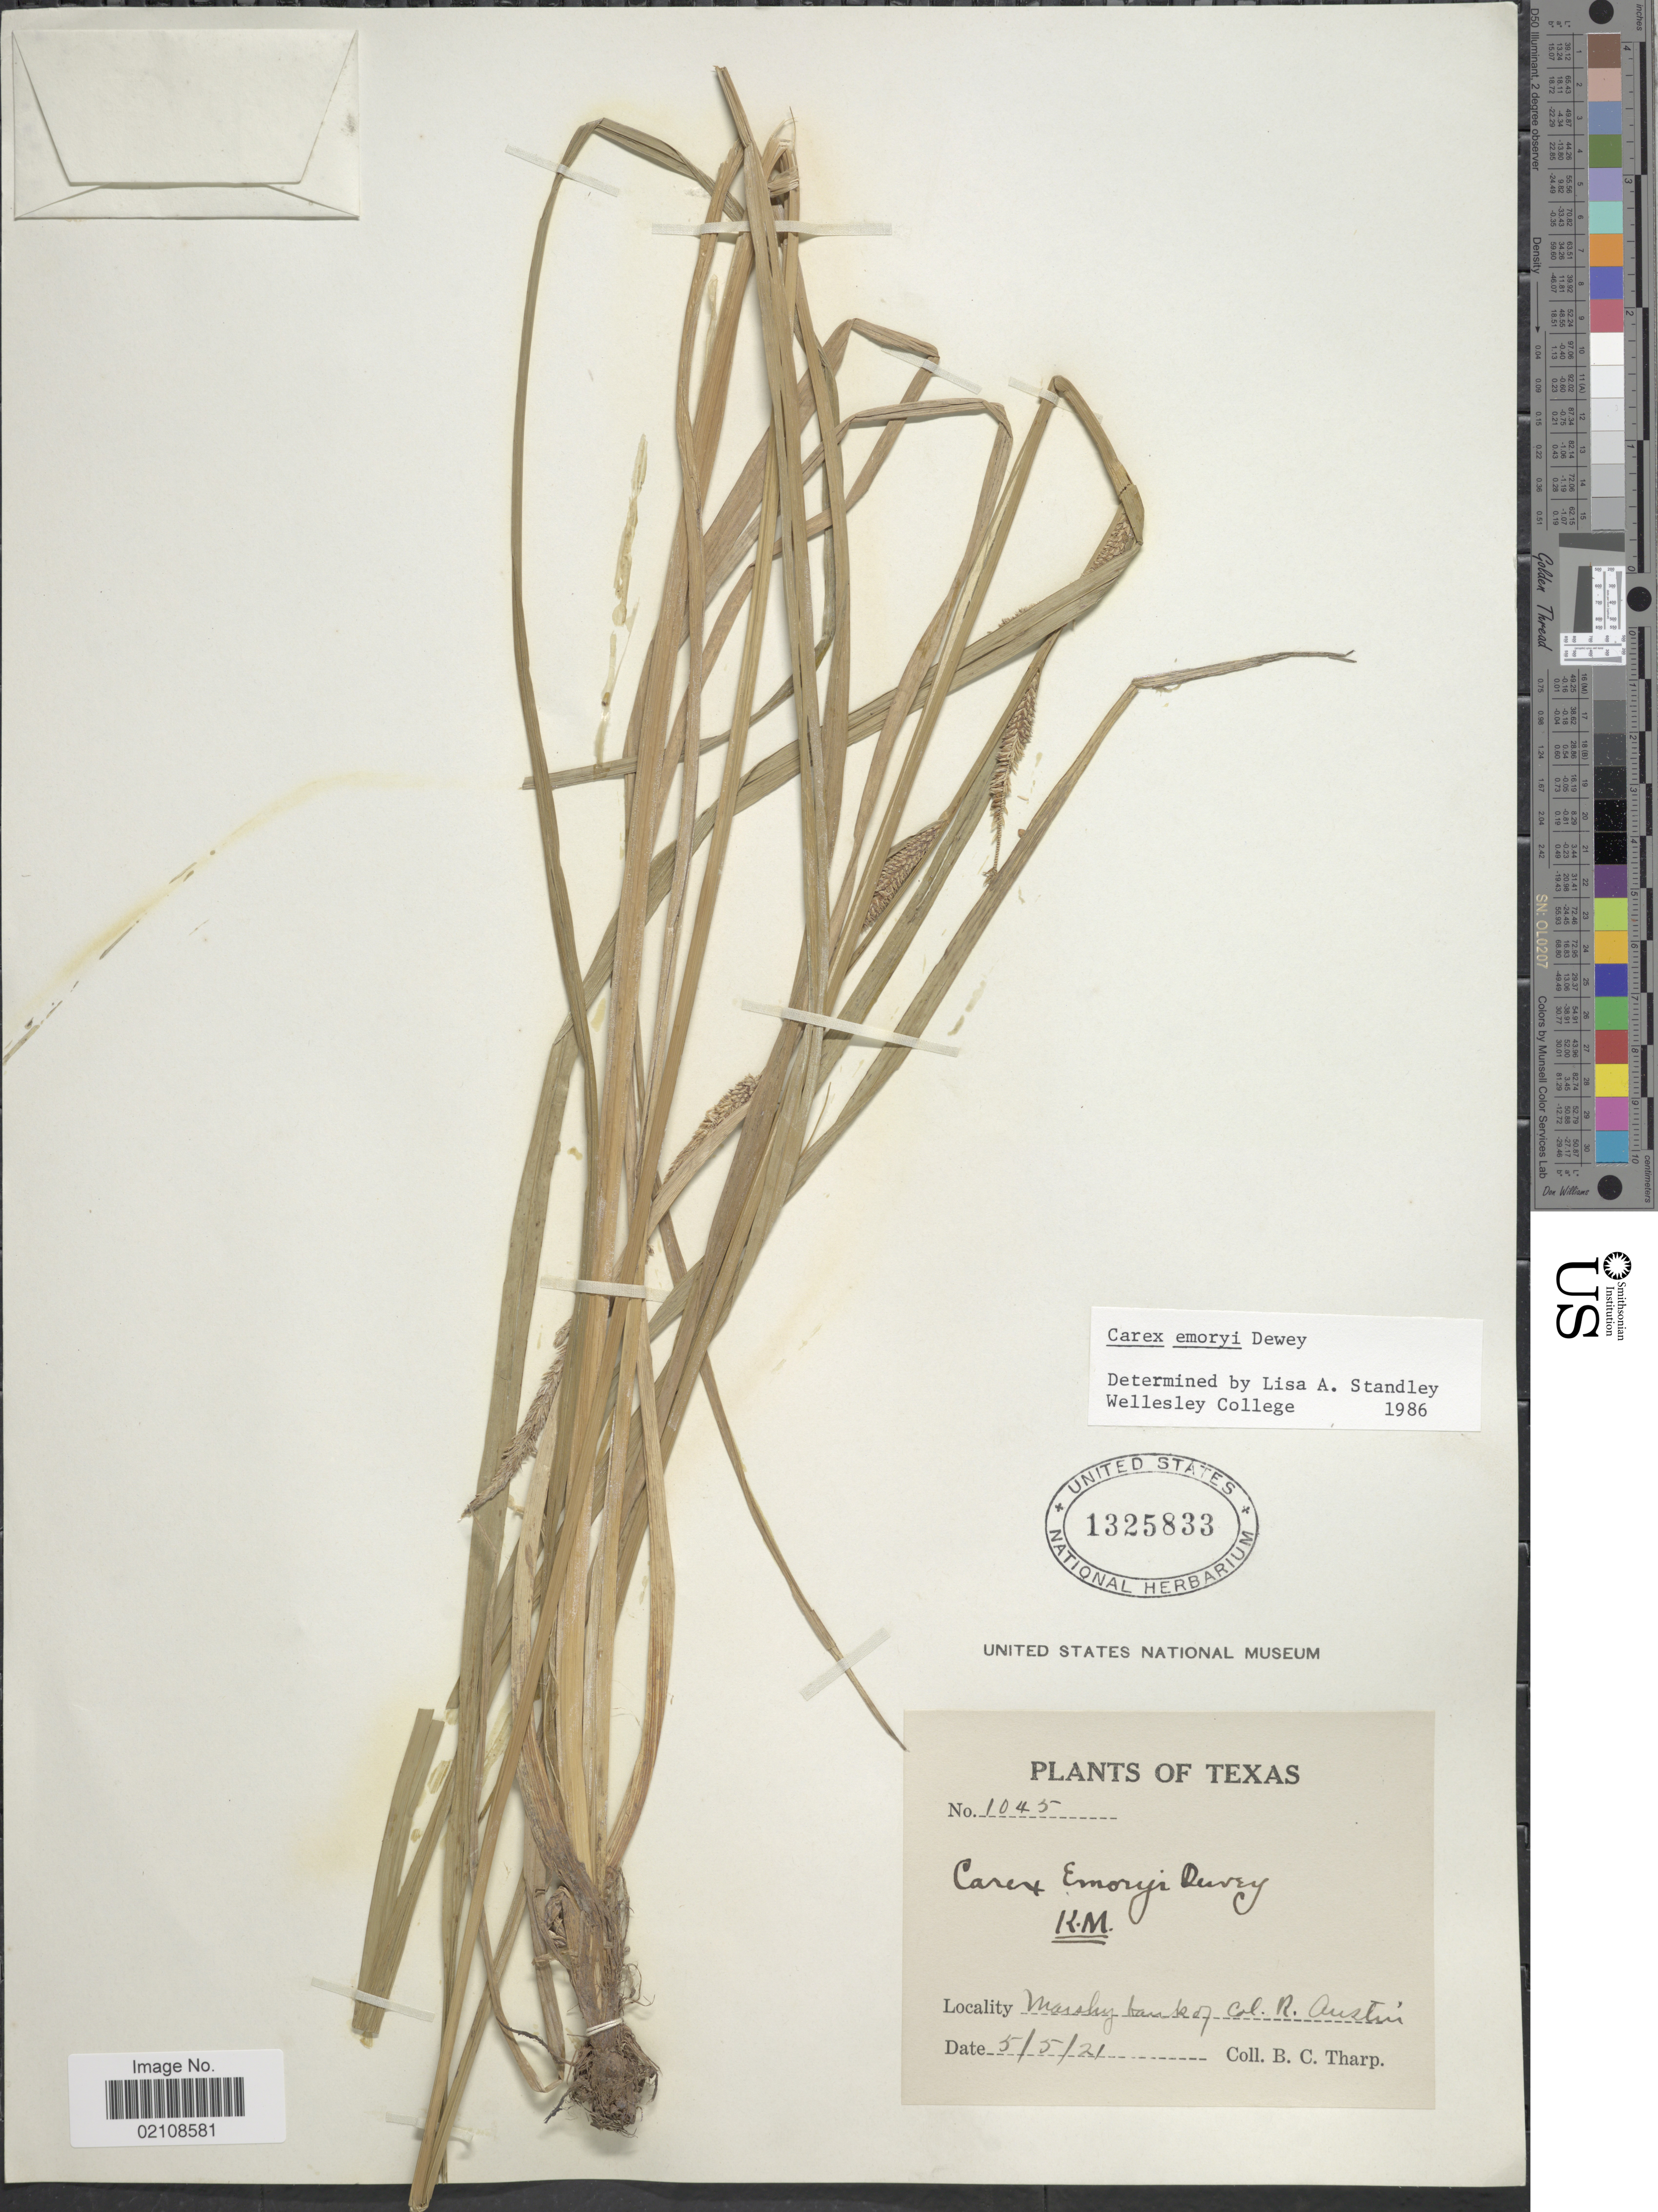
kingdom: Plantae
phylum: Tracheophyta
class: Liliopsida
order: Poales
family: Cyperaceae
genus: Carex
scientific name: Carex emoryi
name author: Dewey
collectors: B. C. Tharp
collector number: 1045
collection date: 1921-05-05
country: United States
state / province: Texas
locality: Marshy bank of Col. R., Austin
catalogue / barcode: US 1325833